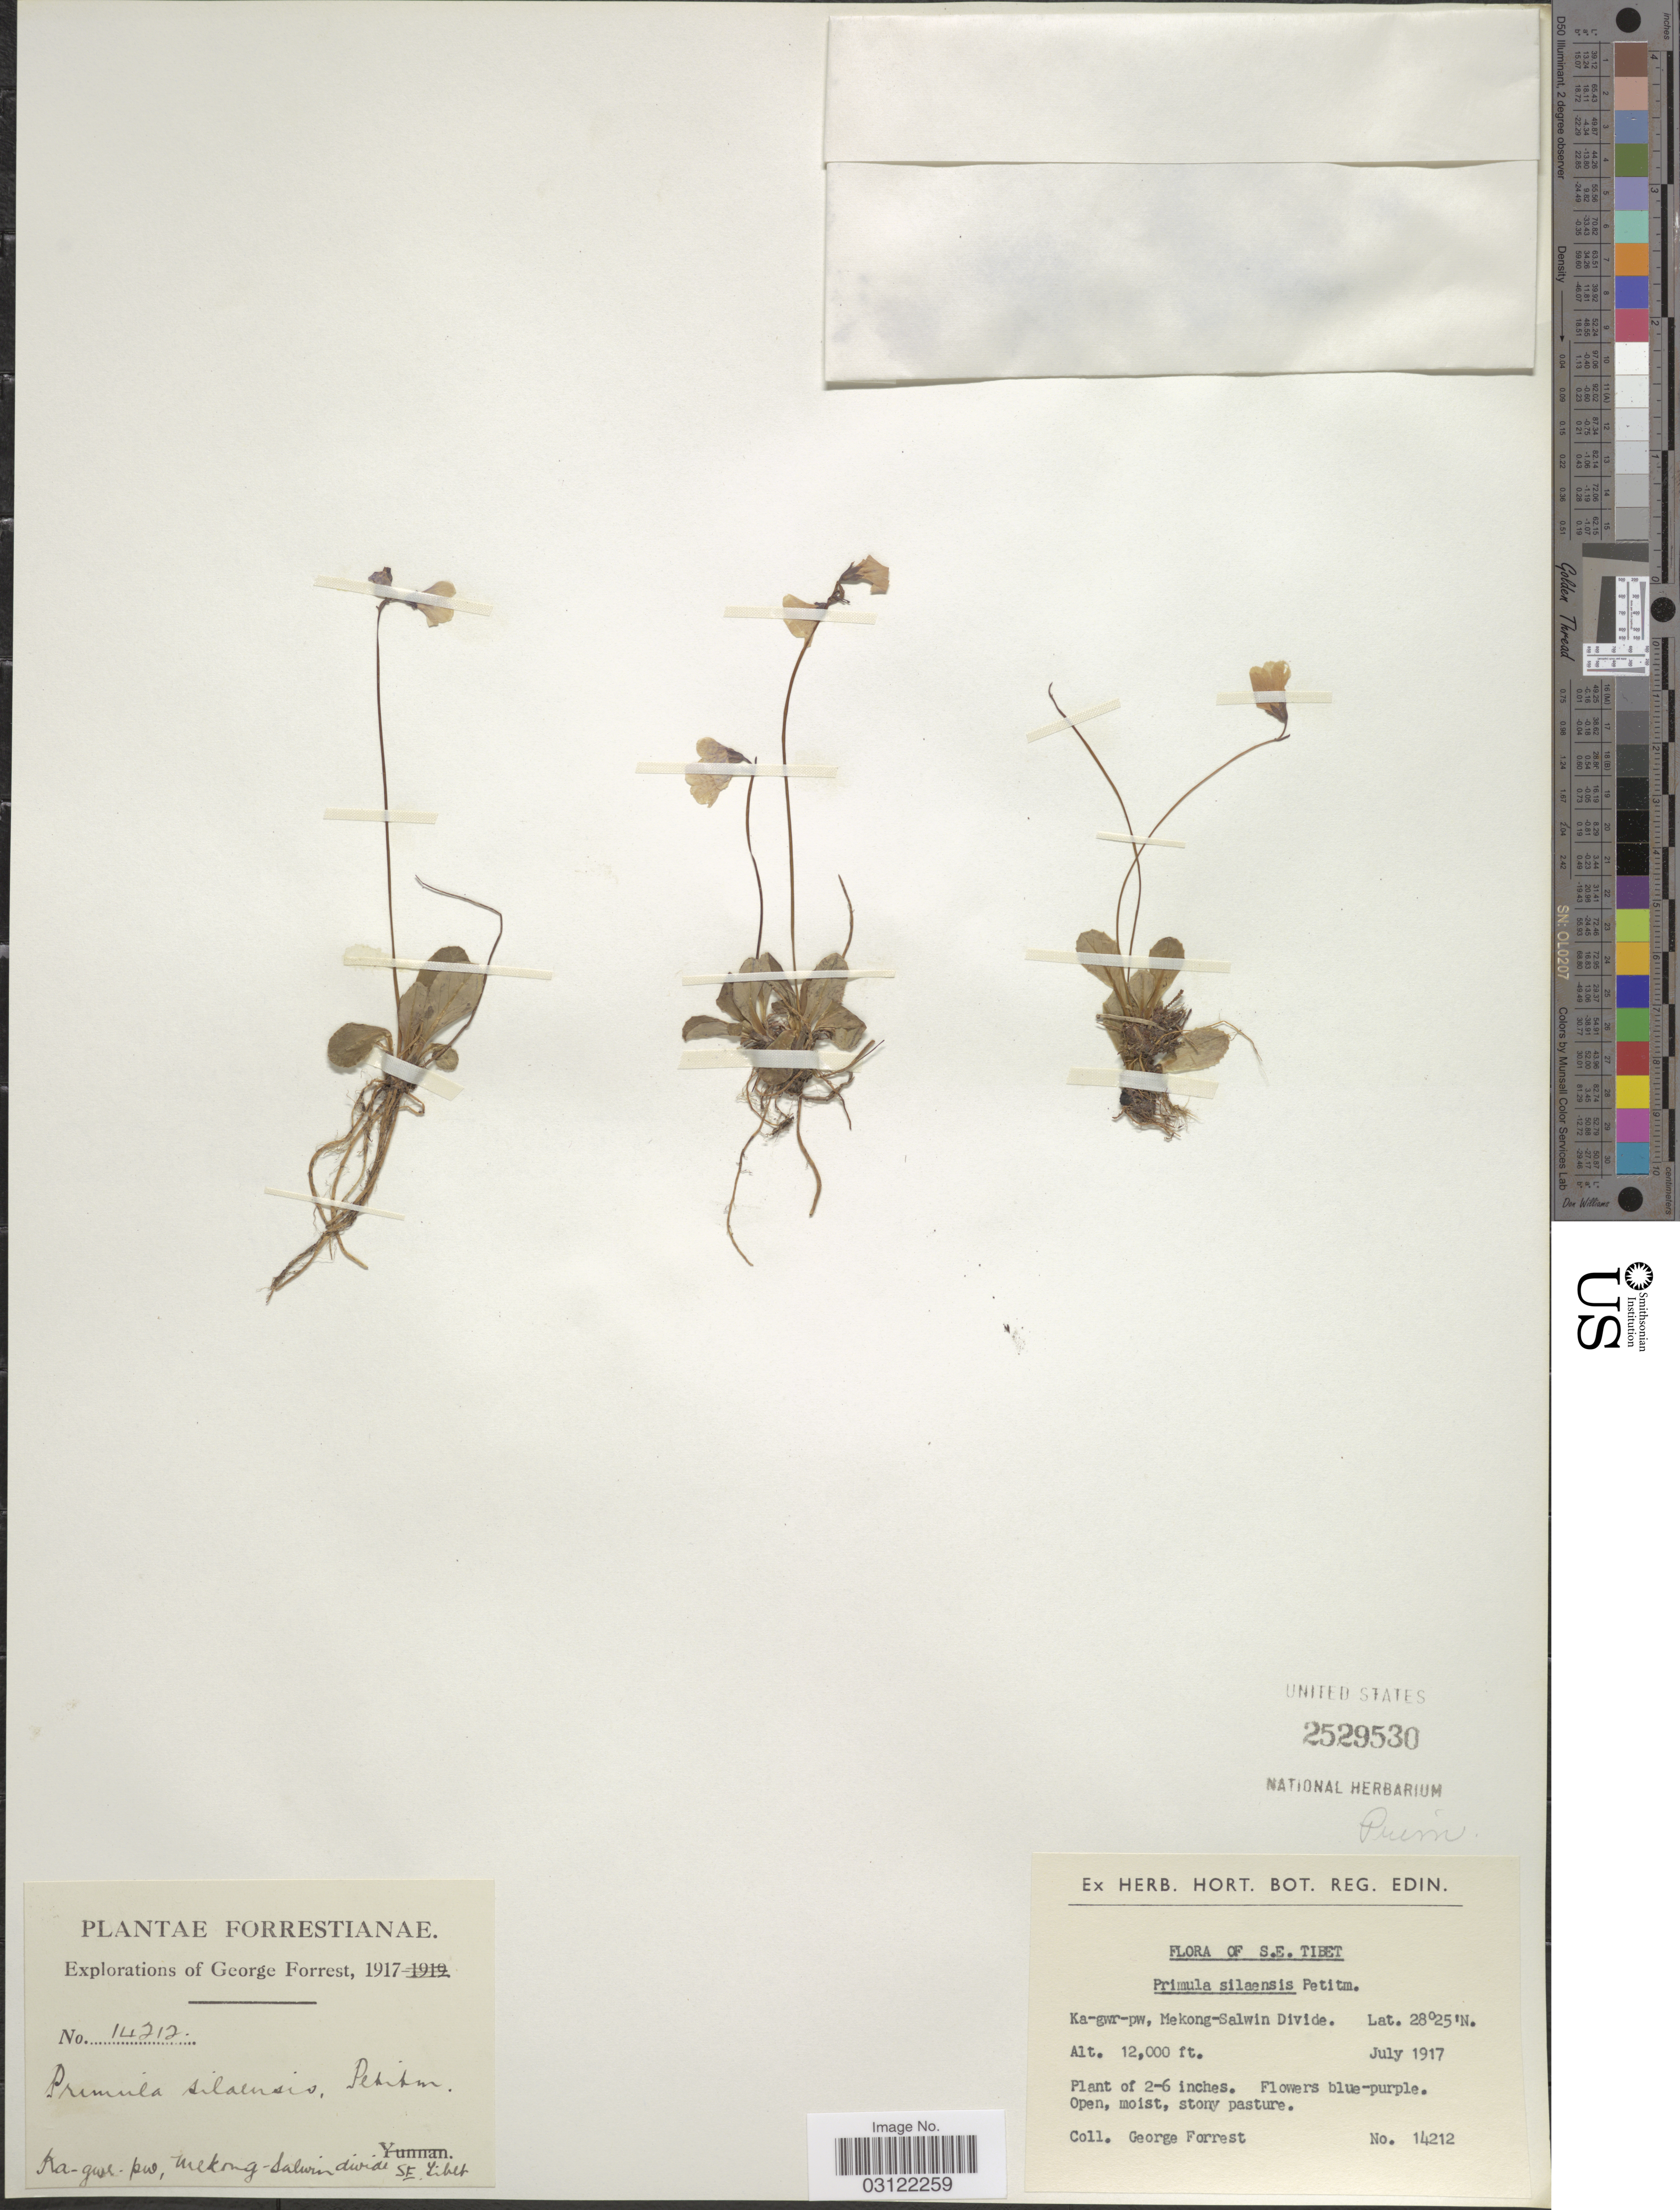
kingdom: Plantae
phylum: Tracheophyta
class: Magnoliopsida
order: Ericales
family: Primulaceae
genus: Primula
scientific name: Primula silaensis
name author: Petitm.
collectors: G. Forrest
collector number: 14212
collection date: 1917-07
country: China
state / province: Xizang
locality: S. E. Tibet. Ka-gwr-pw, Mekong-Salwin Divide.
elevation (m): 3658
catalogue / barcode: US 2529530